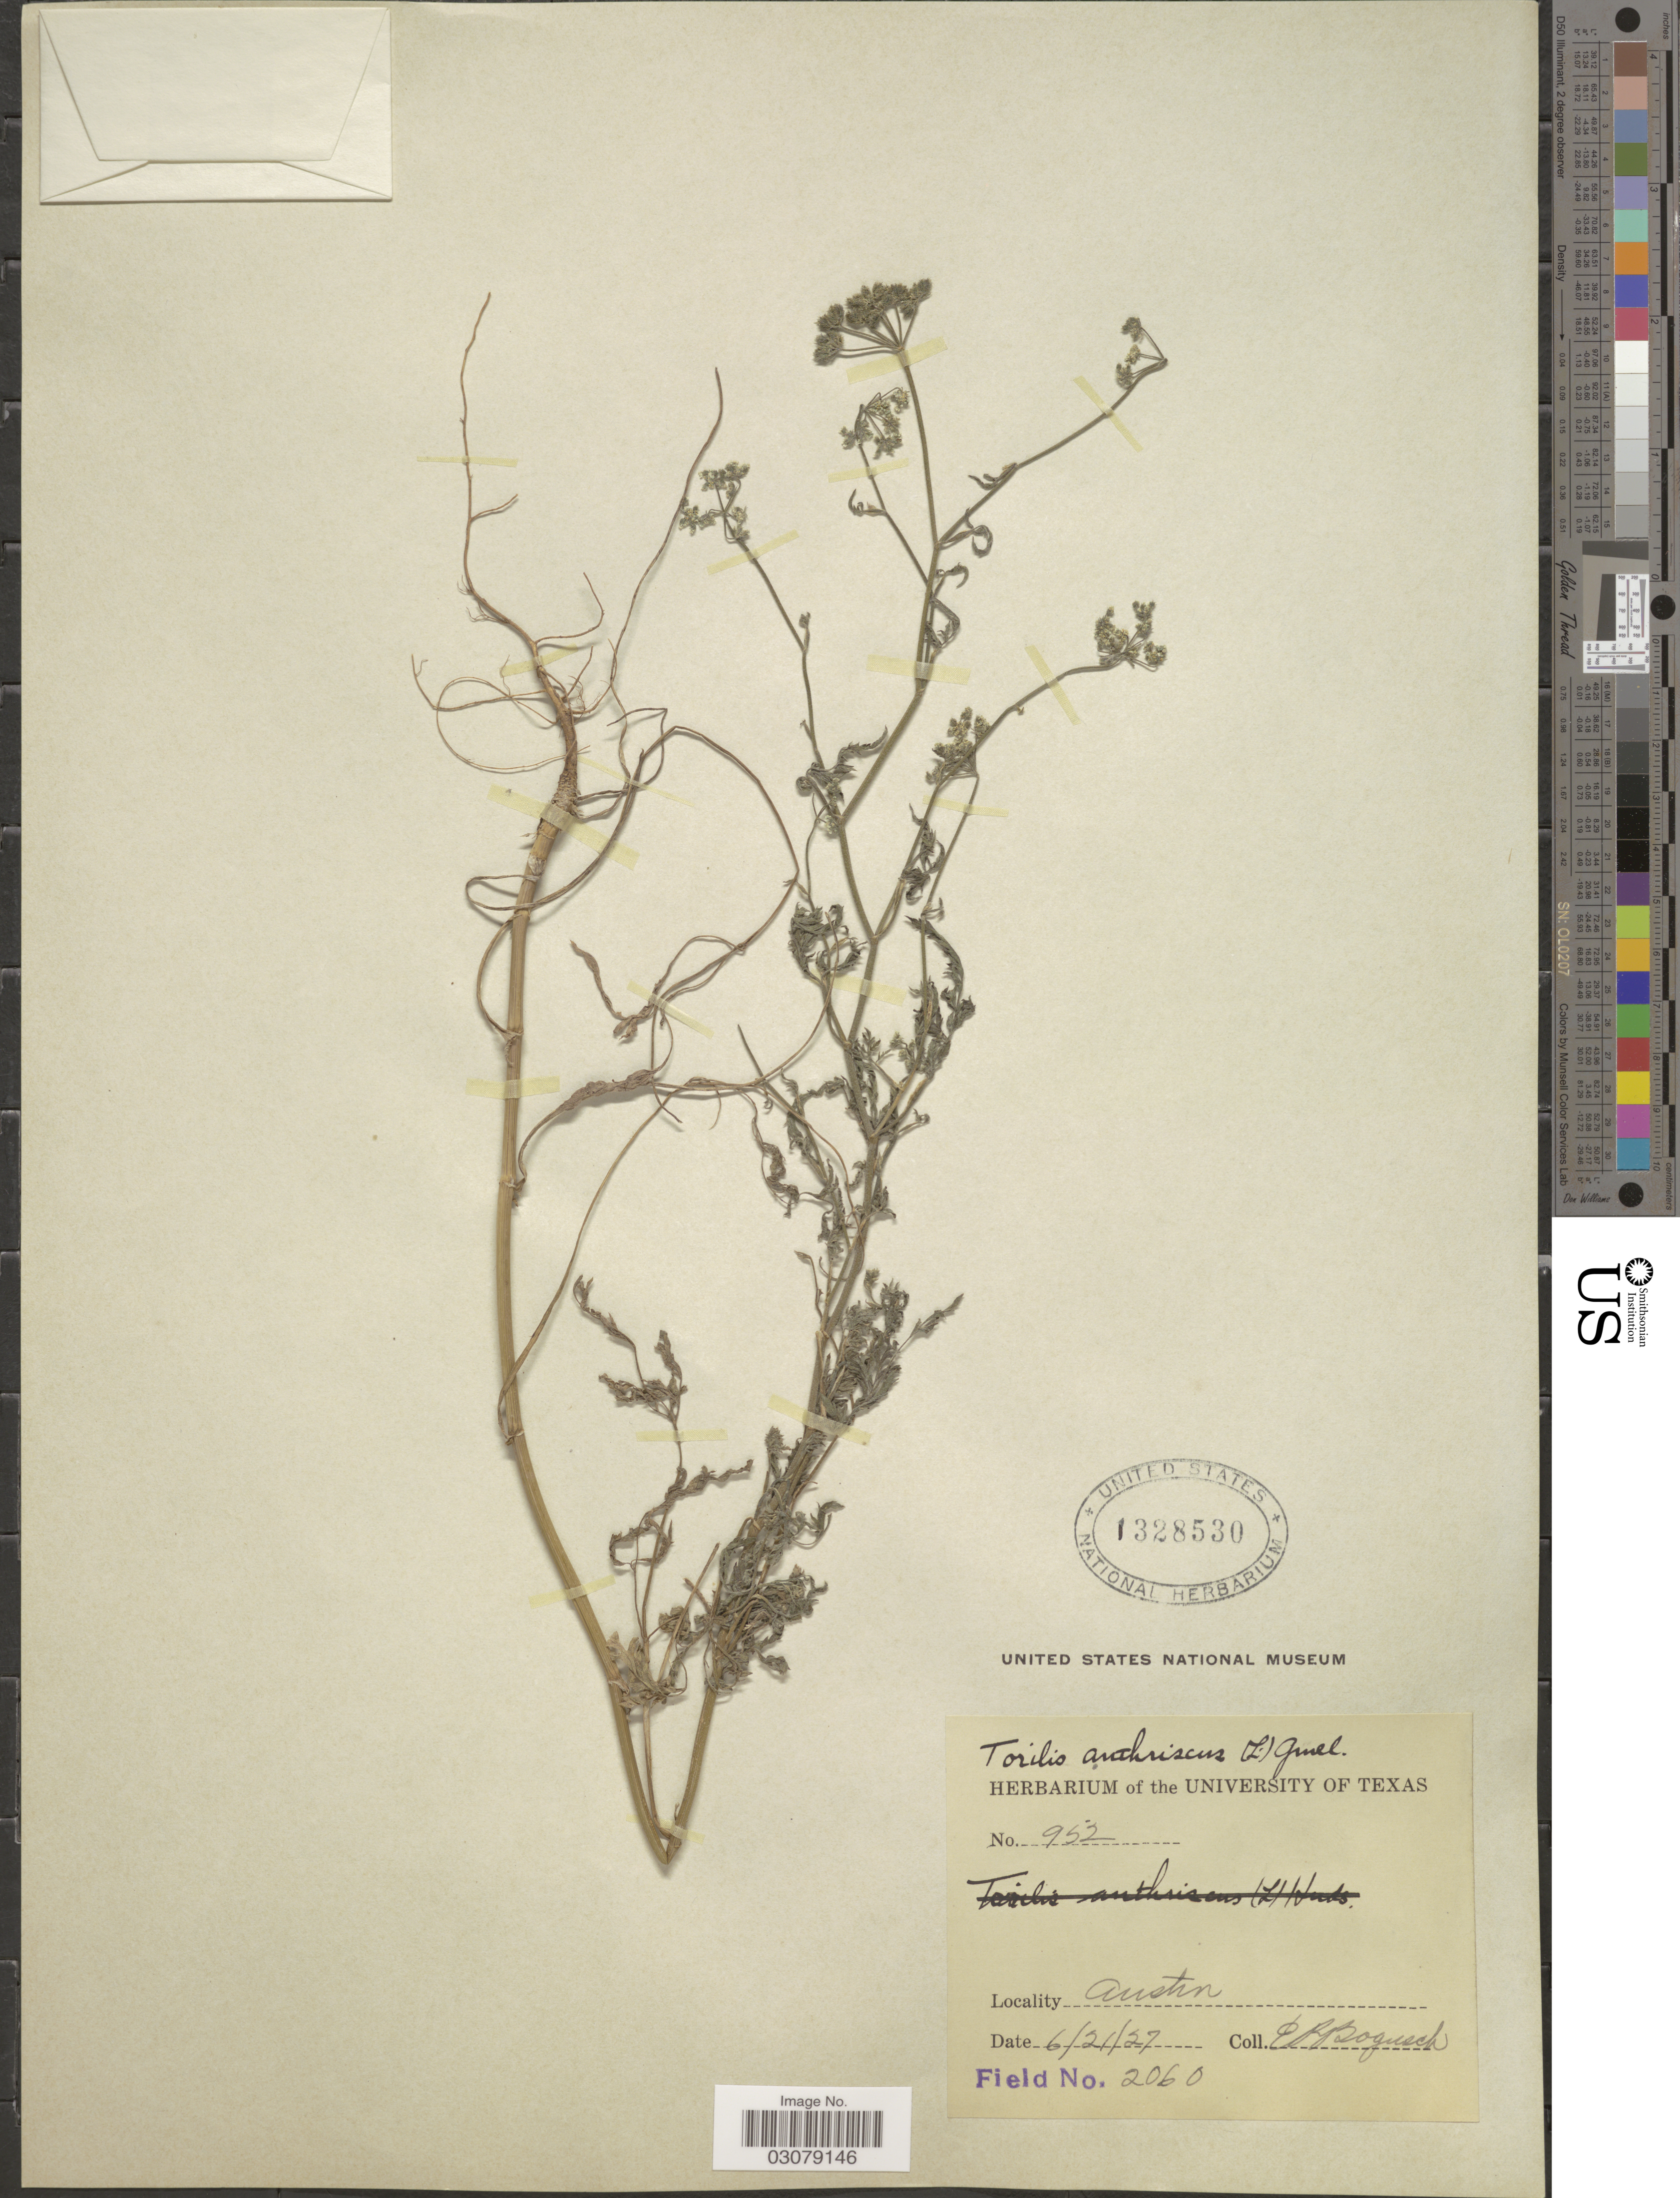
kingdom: Plantae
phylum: Tracheophyta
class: Magnoliopsida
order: Apiales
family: Apiaceae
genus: Torilis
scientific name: Torilis japonica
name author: (Houtt.) DC.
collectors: E. Bogusch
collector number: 952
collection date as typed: Transcribed d/m/y: 21/6/27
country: United States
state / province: Texas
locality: Austin.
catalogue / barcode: US 1328530